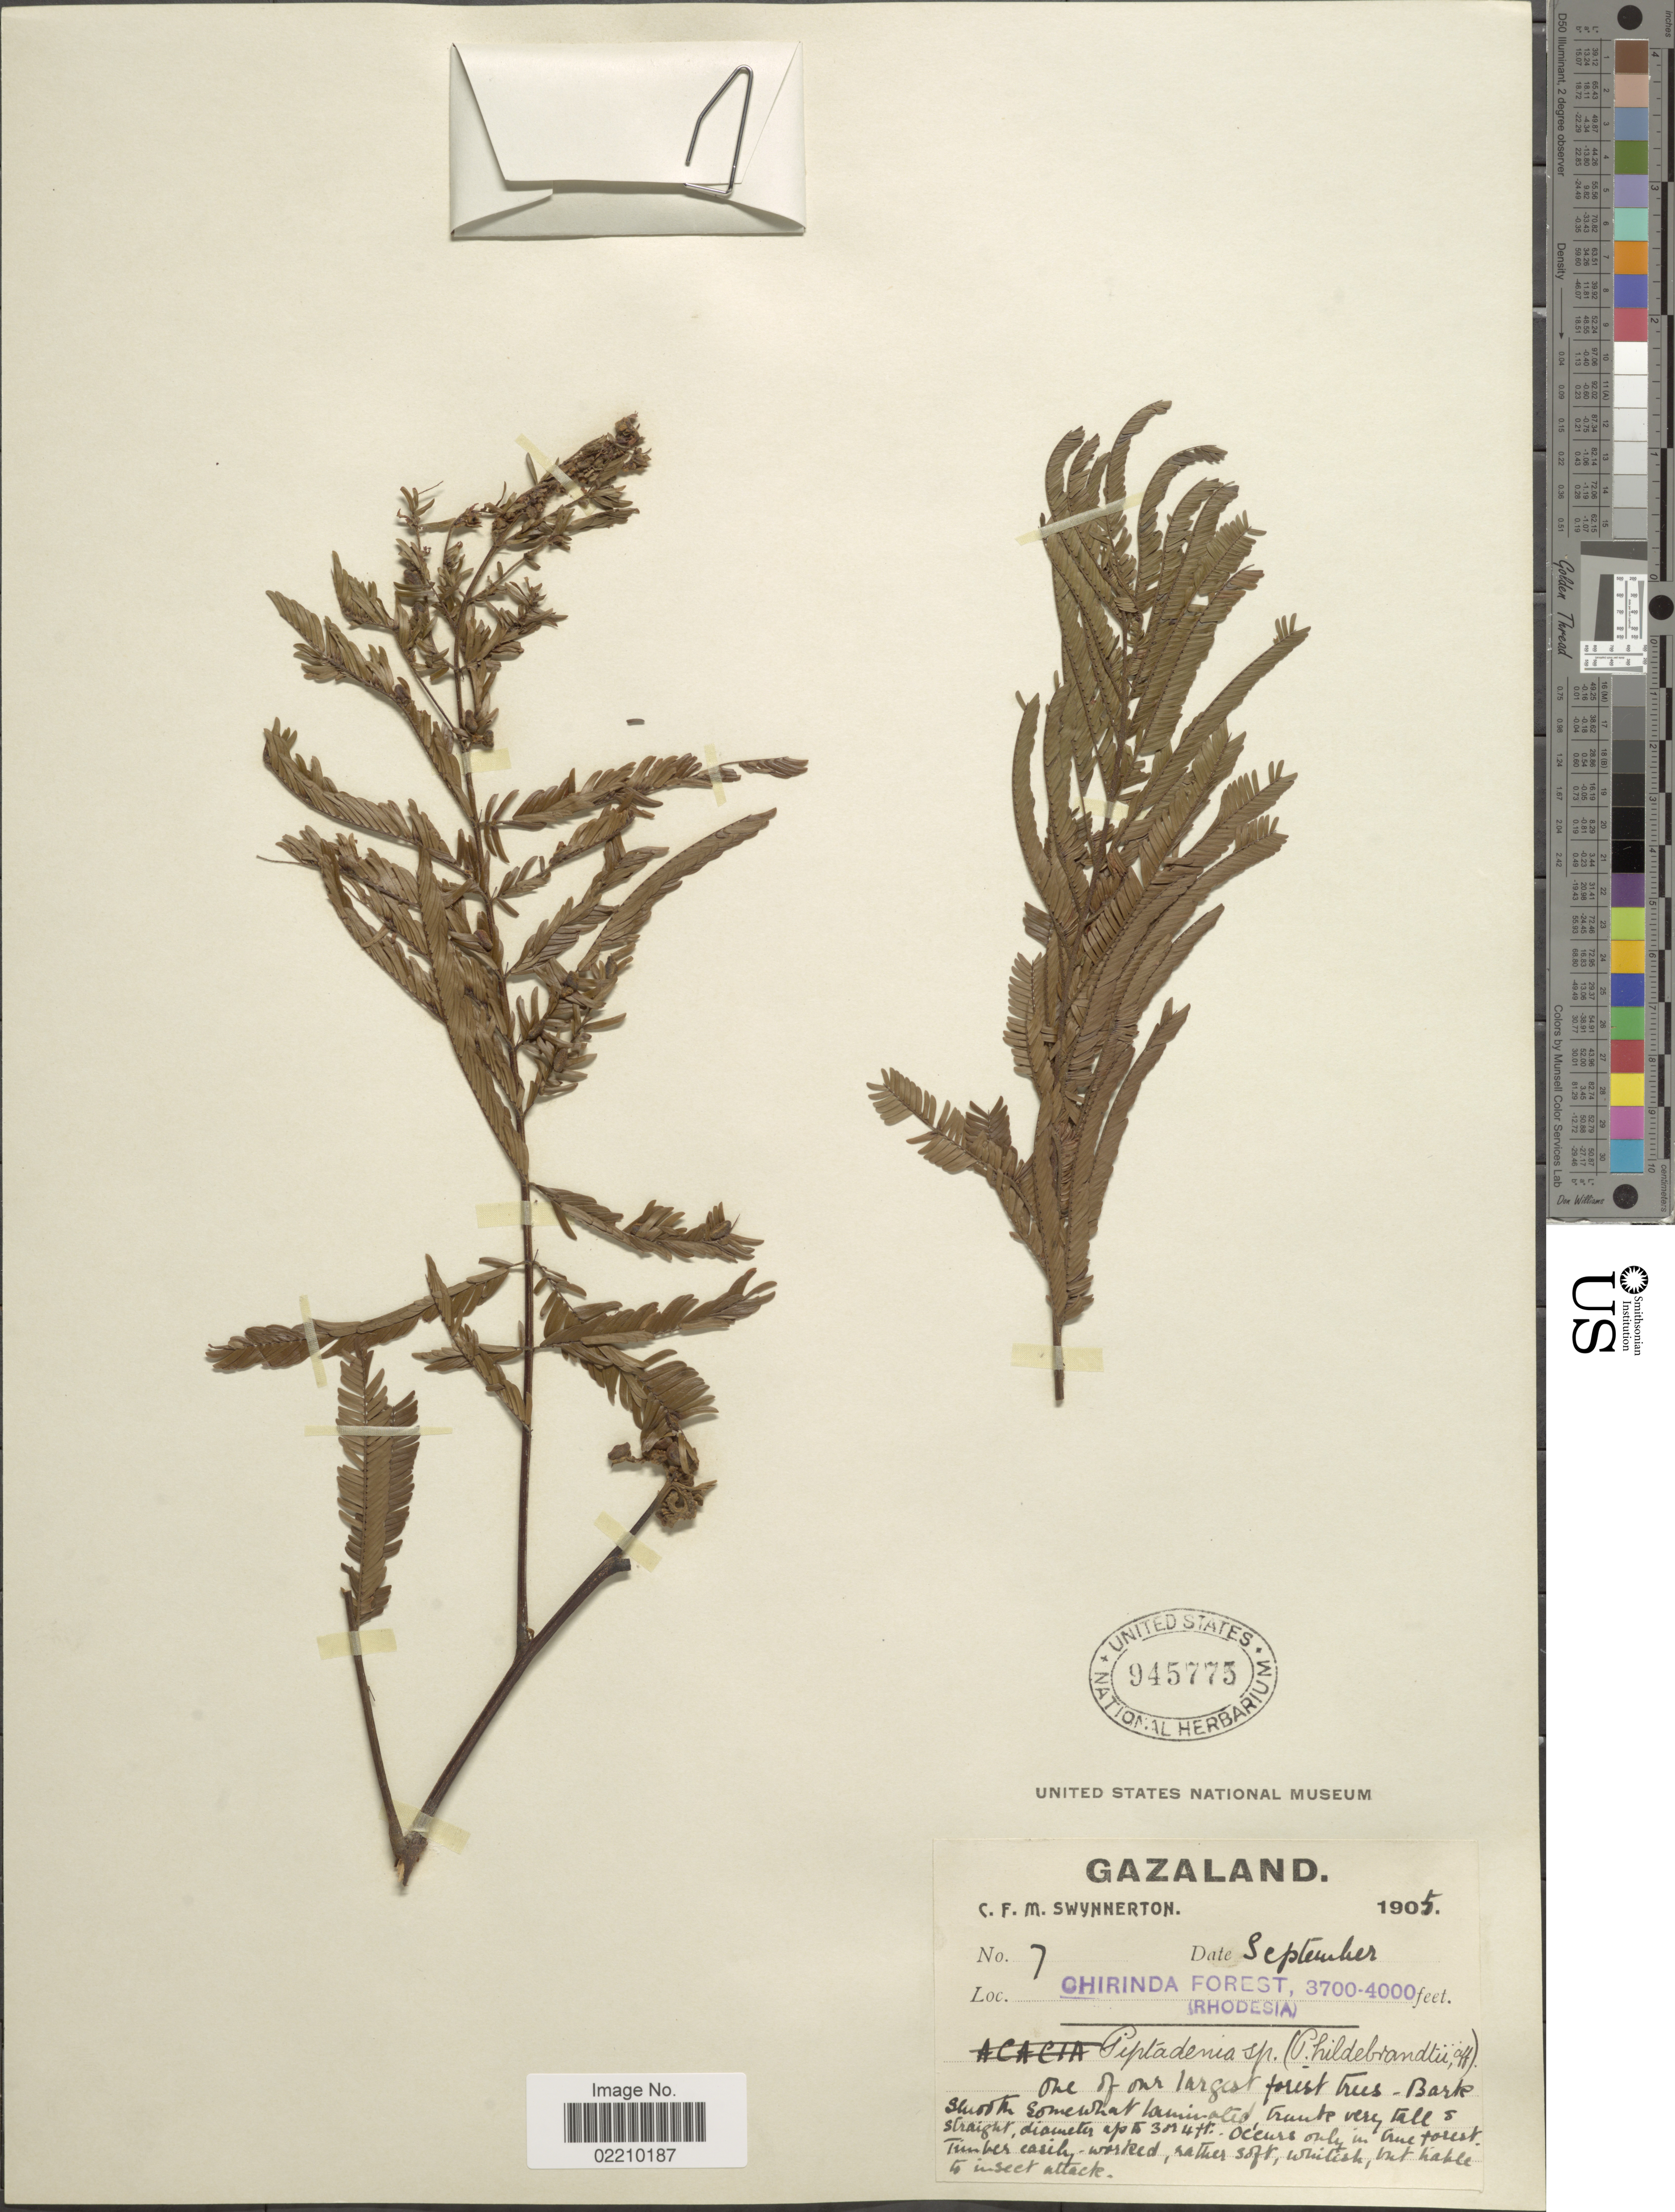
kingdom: Plantae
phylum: Tracheophyta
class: Magnoliopsida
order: Fabales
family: Fabaceae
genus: Newtonia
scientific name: Newtonia buchananii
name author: (Baker) G.C.C. Gilbert & Boutique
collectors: C. Swynnerton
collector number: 7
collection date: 1905-09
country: Zimbabwe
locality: Chirinda Forest, (Rhodesia). Ghazaland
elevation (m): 1128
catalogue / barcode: US 945775